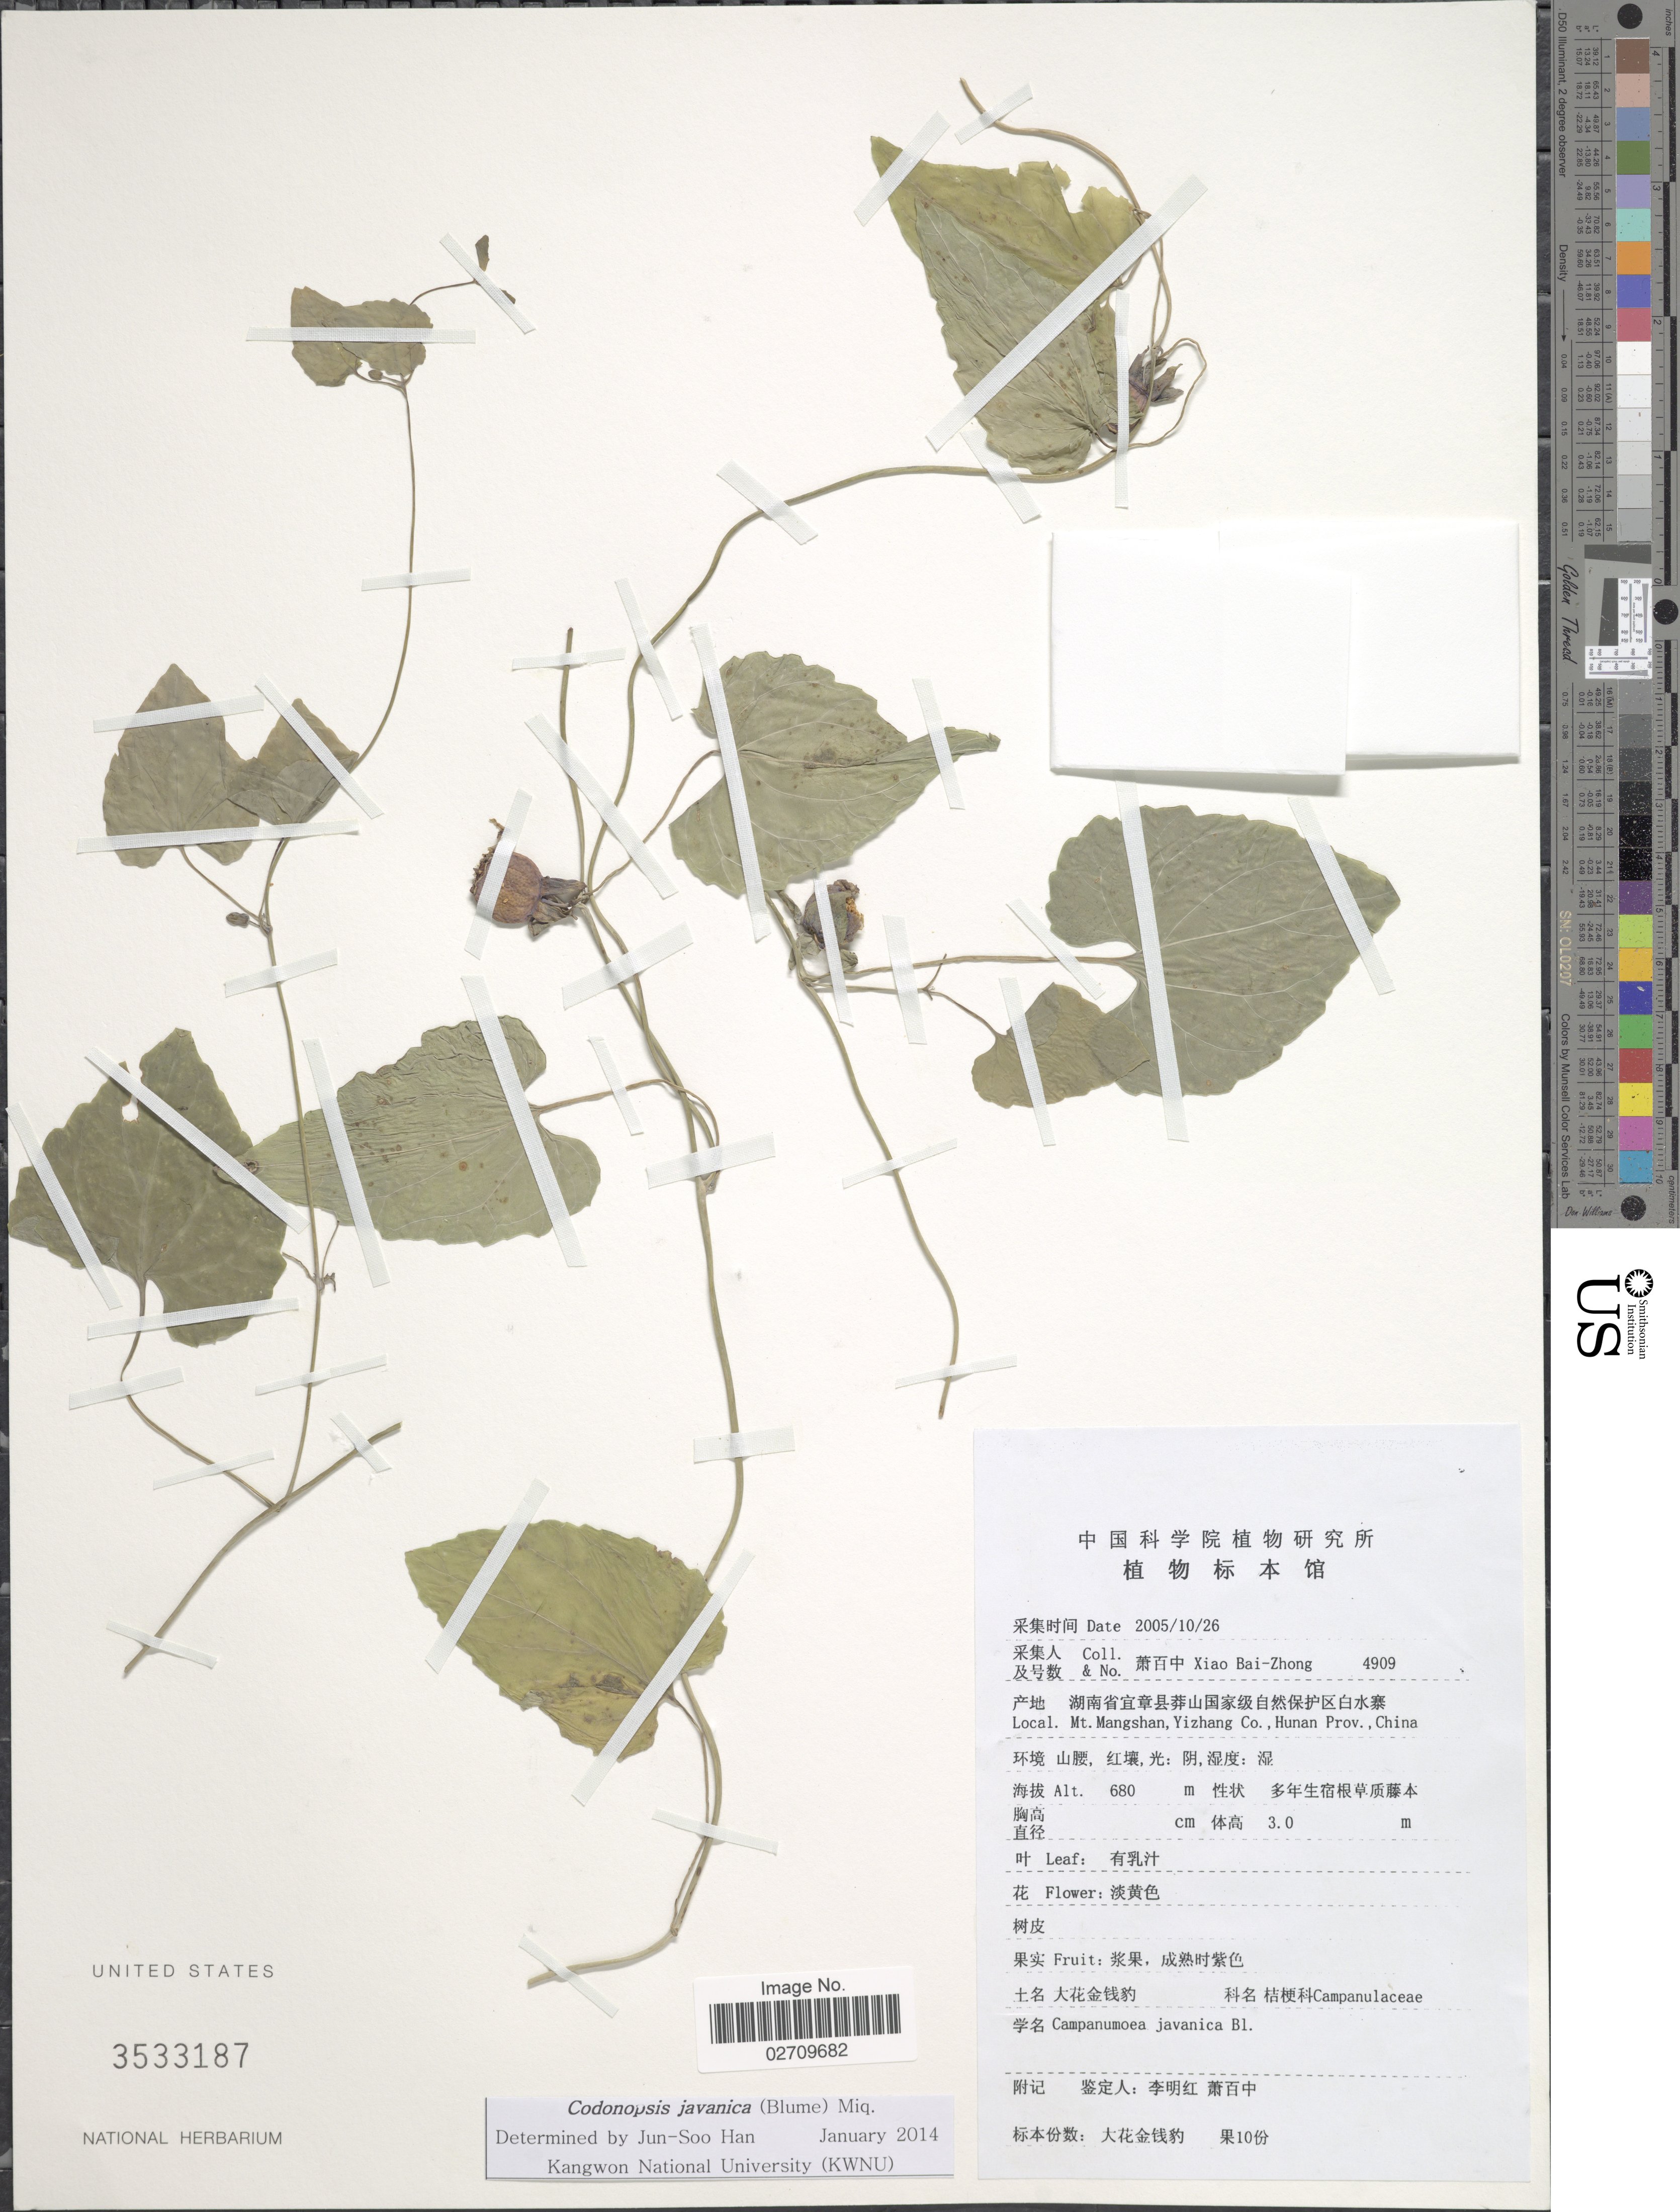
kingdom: Plantae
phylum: Tracheophyta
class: Magnoliopsida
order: Asterales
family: Campanulaceae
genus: Codonopsis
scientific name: Codonopsis javanica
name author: (Blume) Hook. f. & Thomson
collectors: B. Z. Xiao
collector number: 4909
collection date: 2005-10-26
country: China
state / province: Hunan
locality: Mt. Mangshan, Yizhang Co.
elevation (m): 680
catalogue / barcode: US 3533187